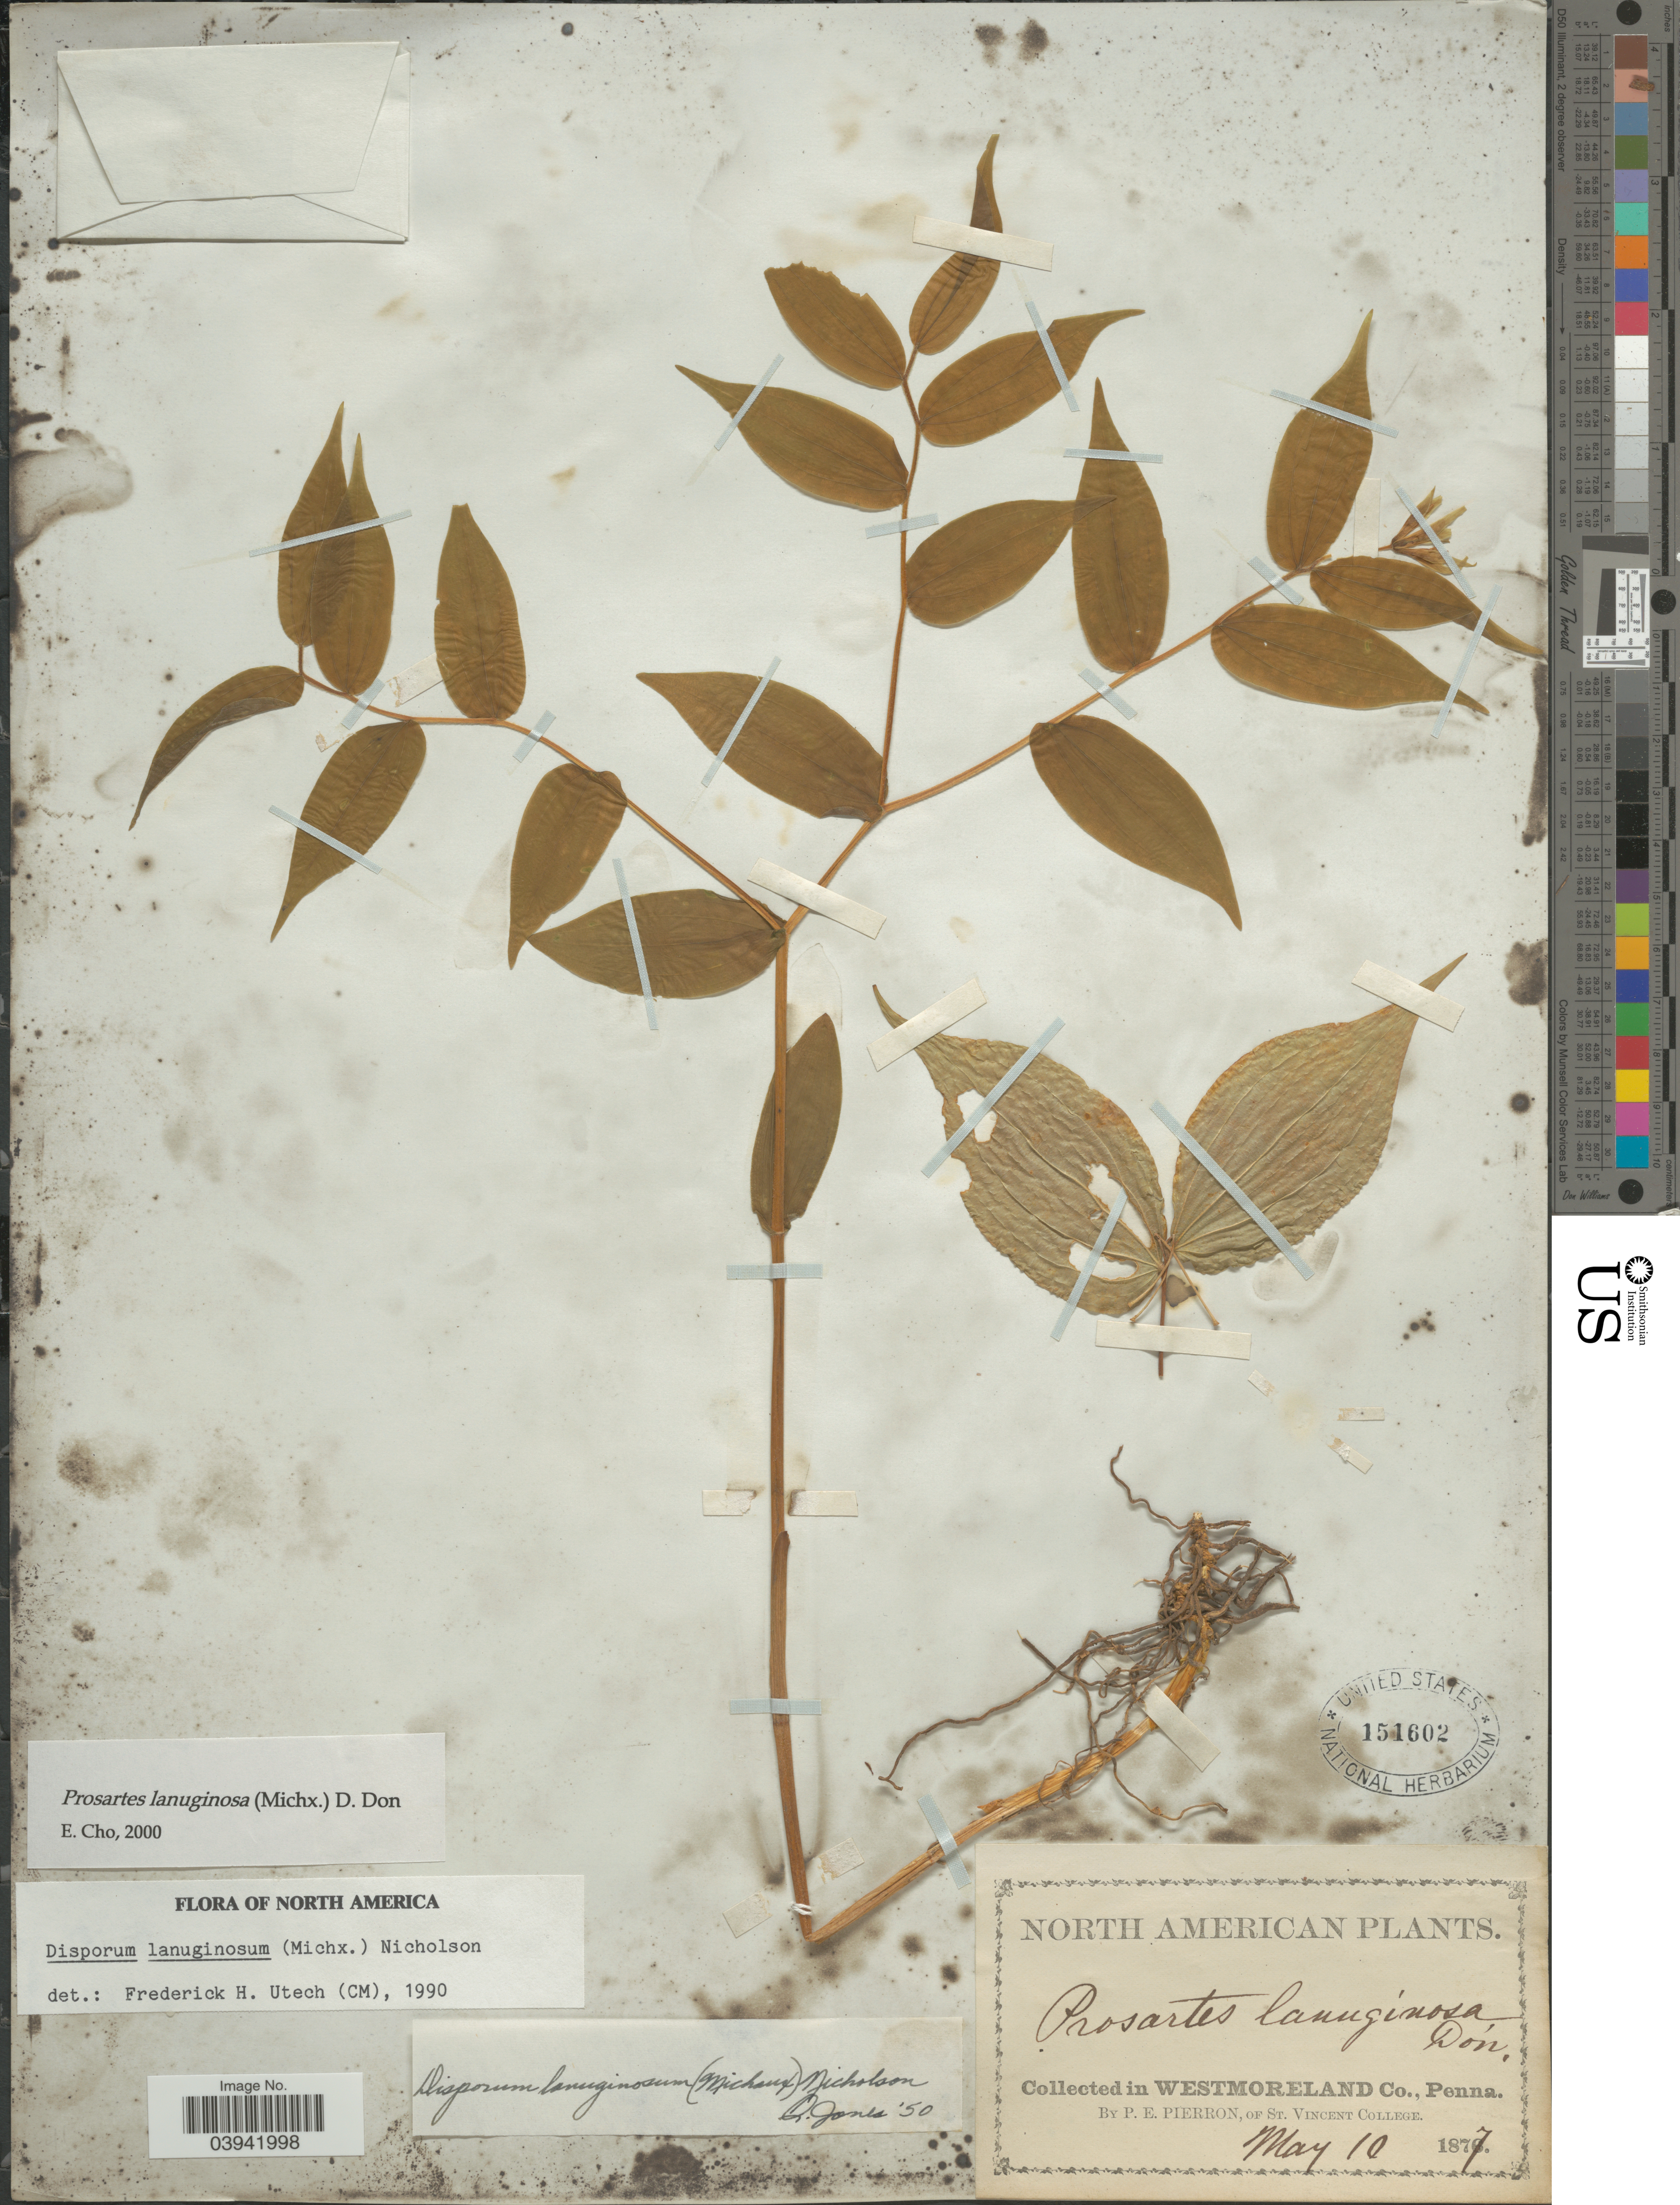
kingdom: Plantae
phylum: Tracheophyta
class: Liliopsida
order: Liliales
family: Liliaceae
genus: Prosartes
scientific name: Prosartes lanuginosa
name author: D. Don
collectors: P. Pierron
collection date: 1877-05-10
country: United States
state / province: Pennsylvania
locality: Westmoreland Co.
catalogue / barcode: US 151602